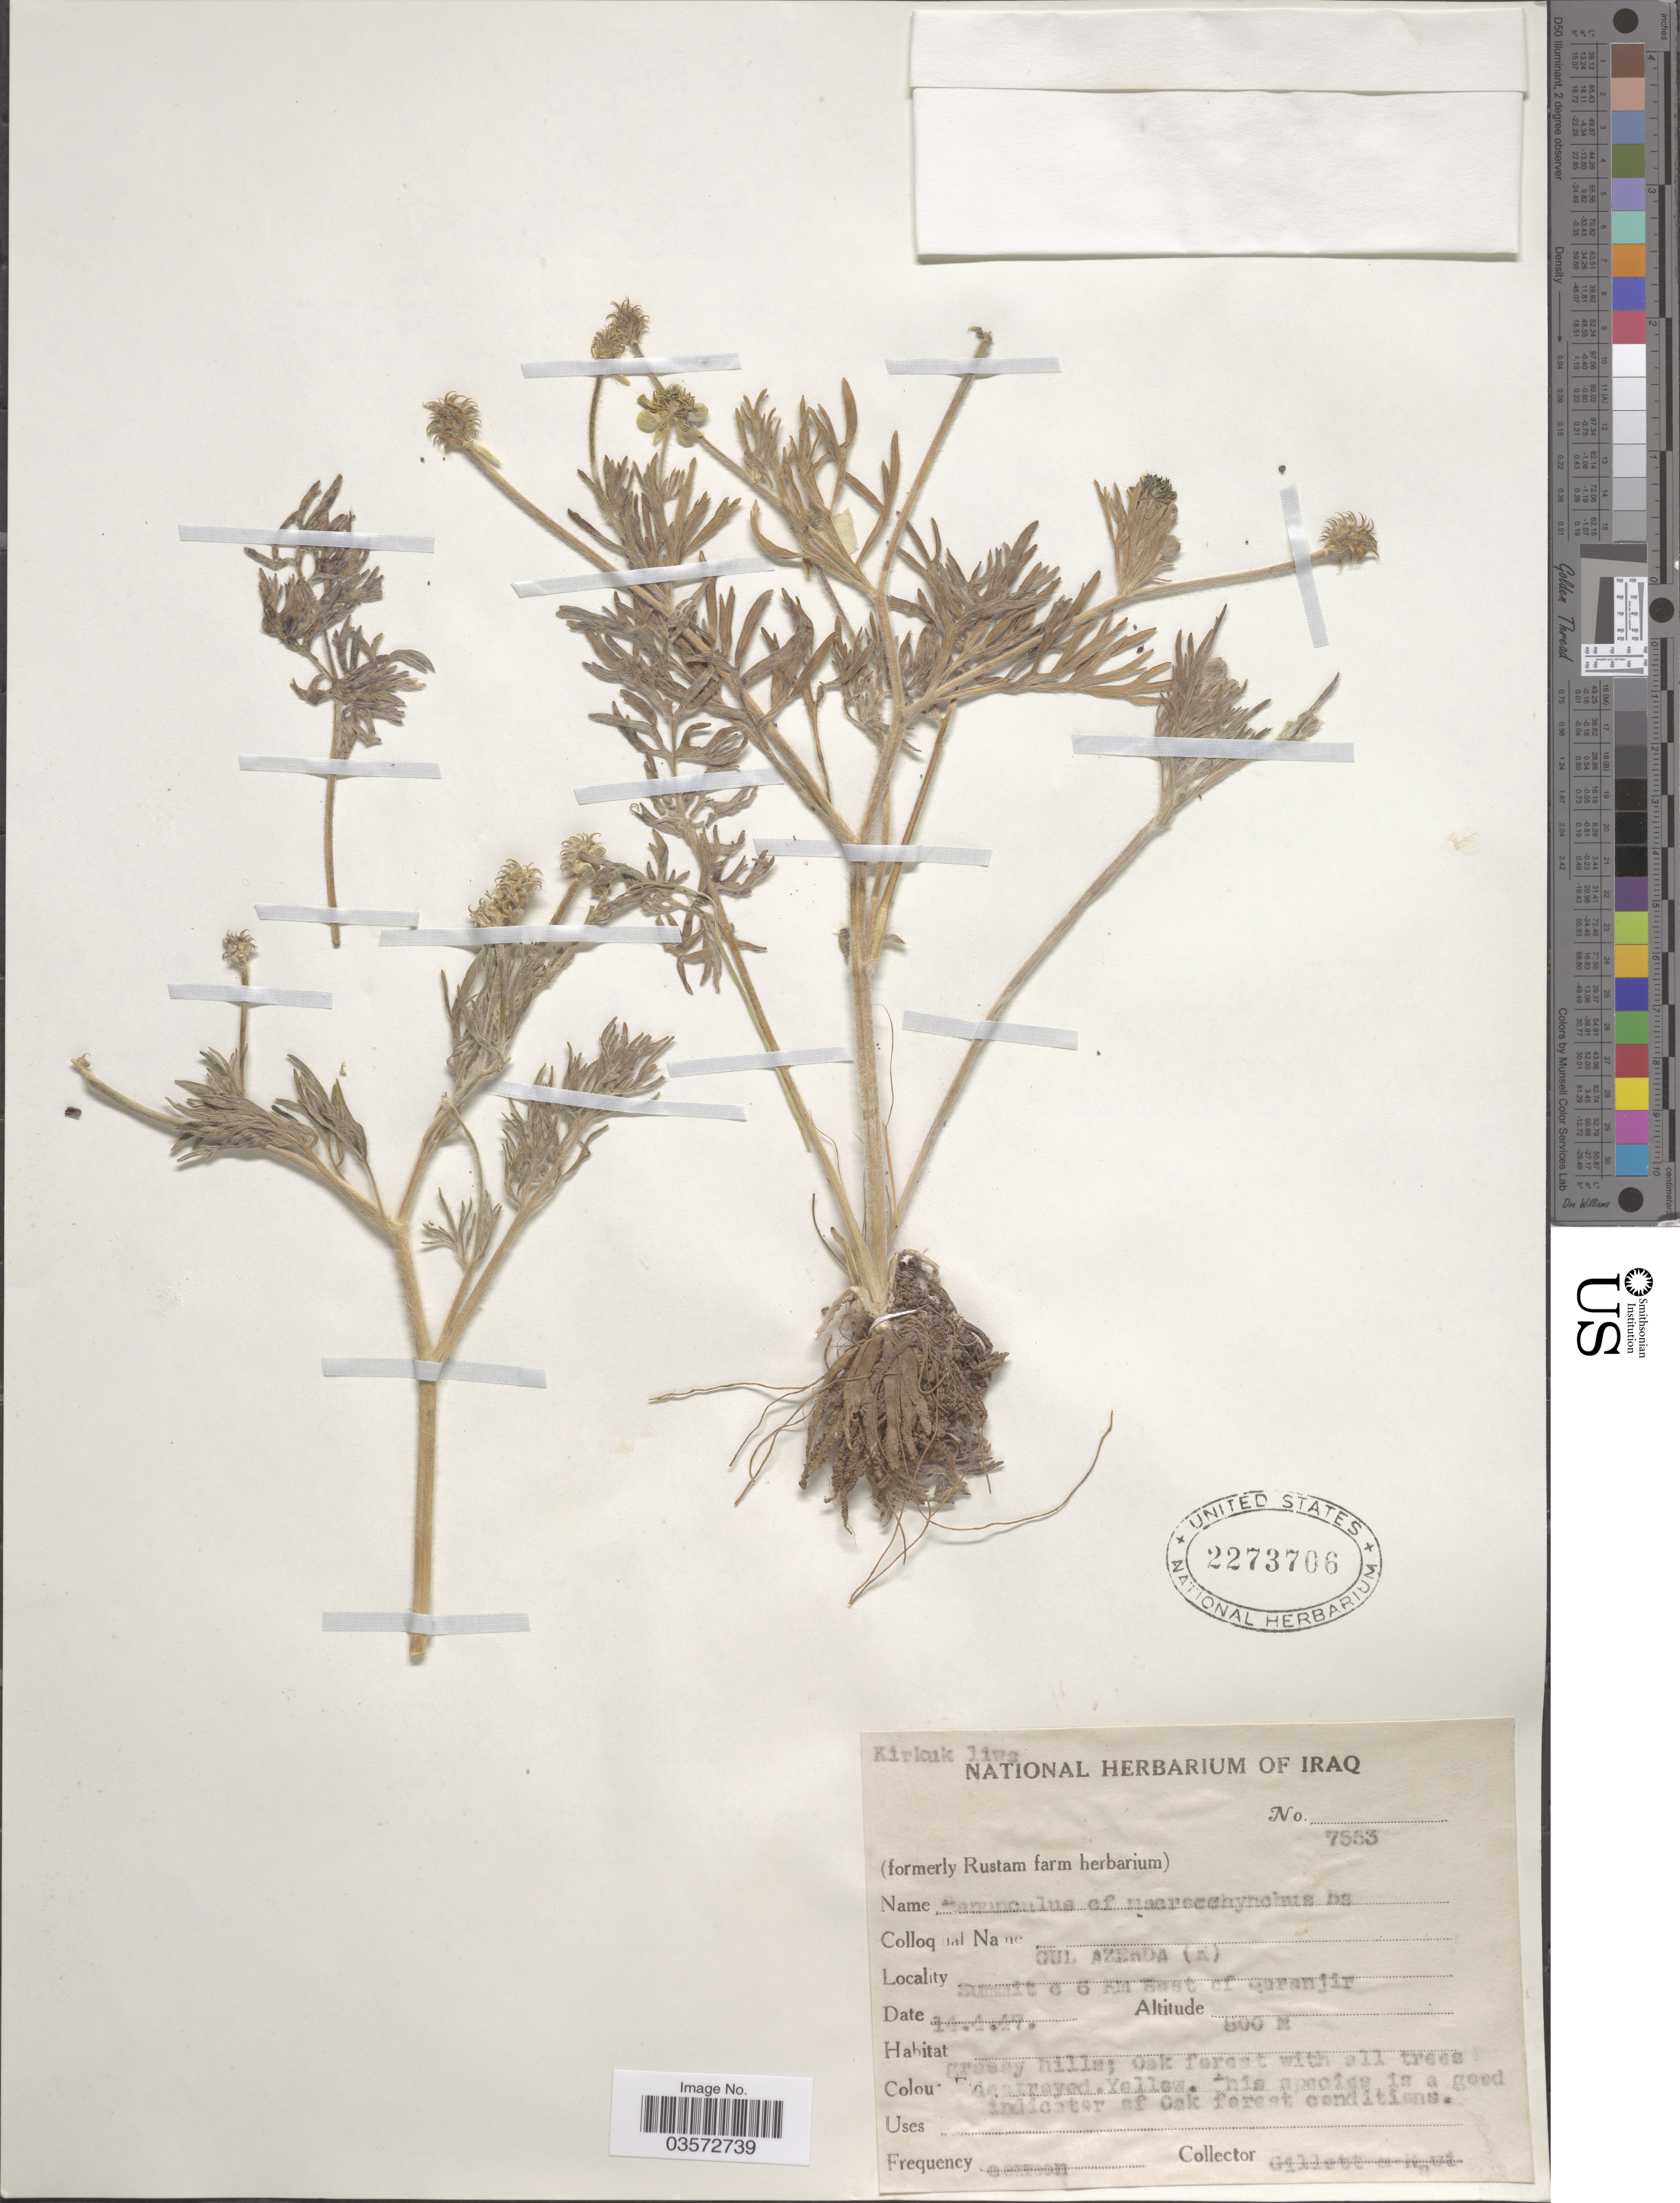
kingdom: Plantae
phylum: Tracheophyta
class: Magnoliopsida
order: Ranunculales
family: Ranunculaceae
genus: Ranunculus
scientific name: Ranunculus macrorrhynchus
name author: Boiss.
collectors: Gillett, -- & -. Rawi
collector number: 7553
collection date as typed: Transcribed d/m/y: 14/4/47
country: Iraq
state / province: Kirkūk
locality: Kirkuk Liwa. Summit a [interpreted] 6 km East of Qaranjir.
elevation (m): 500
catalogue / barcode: US 2273706